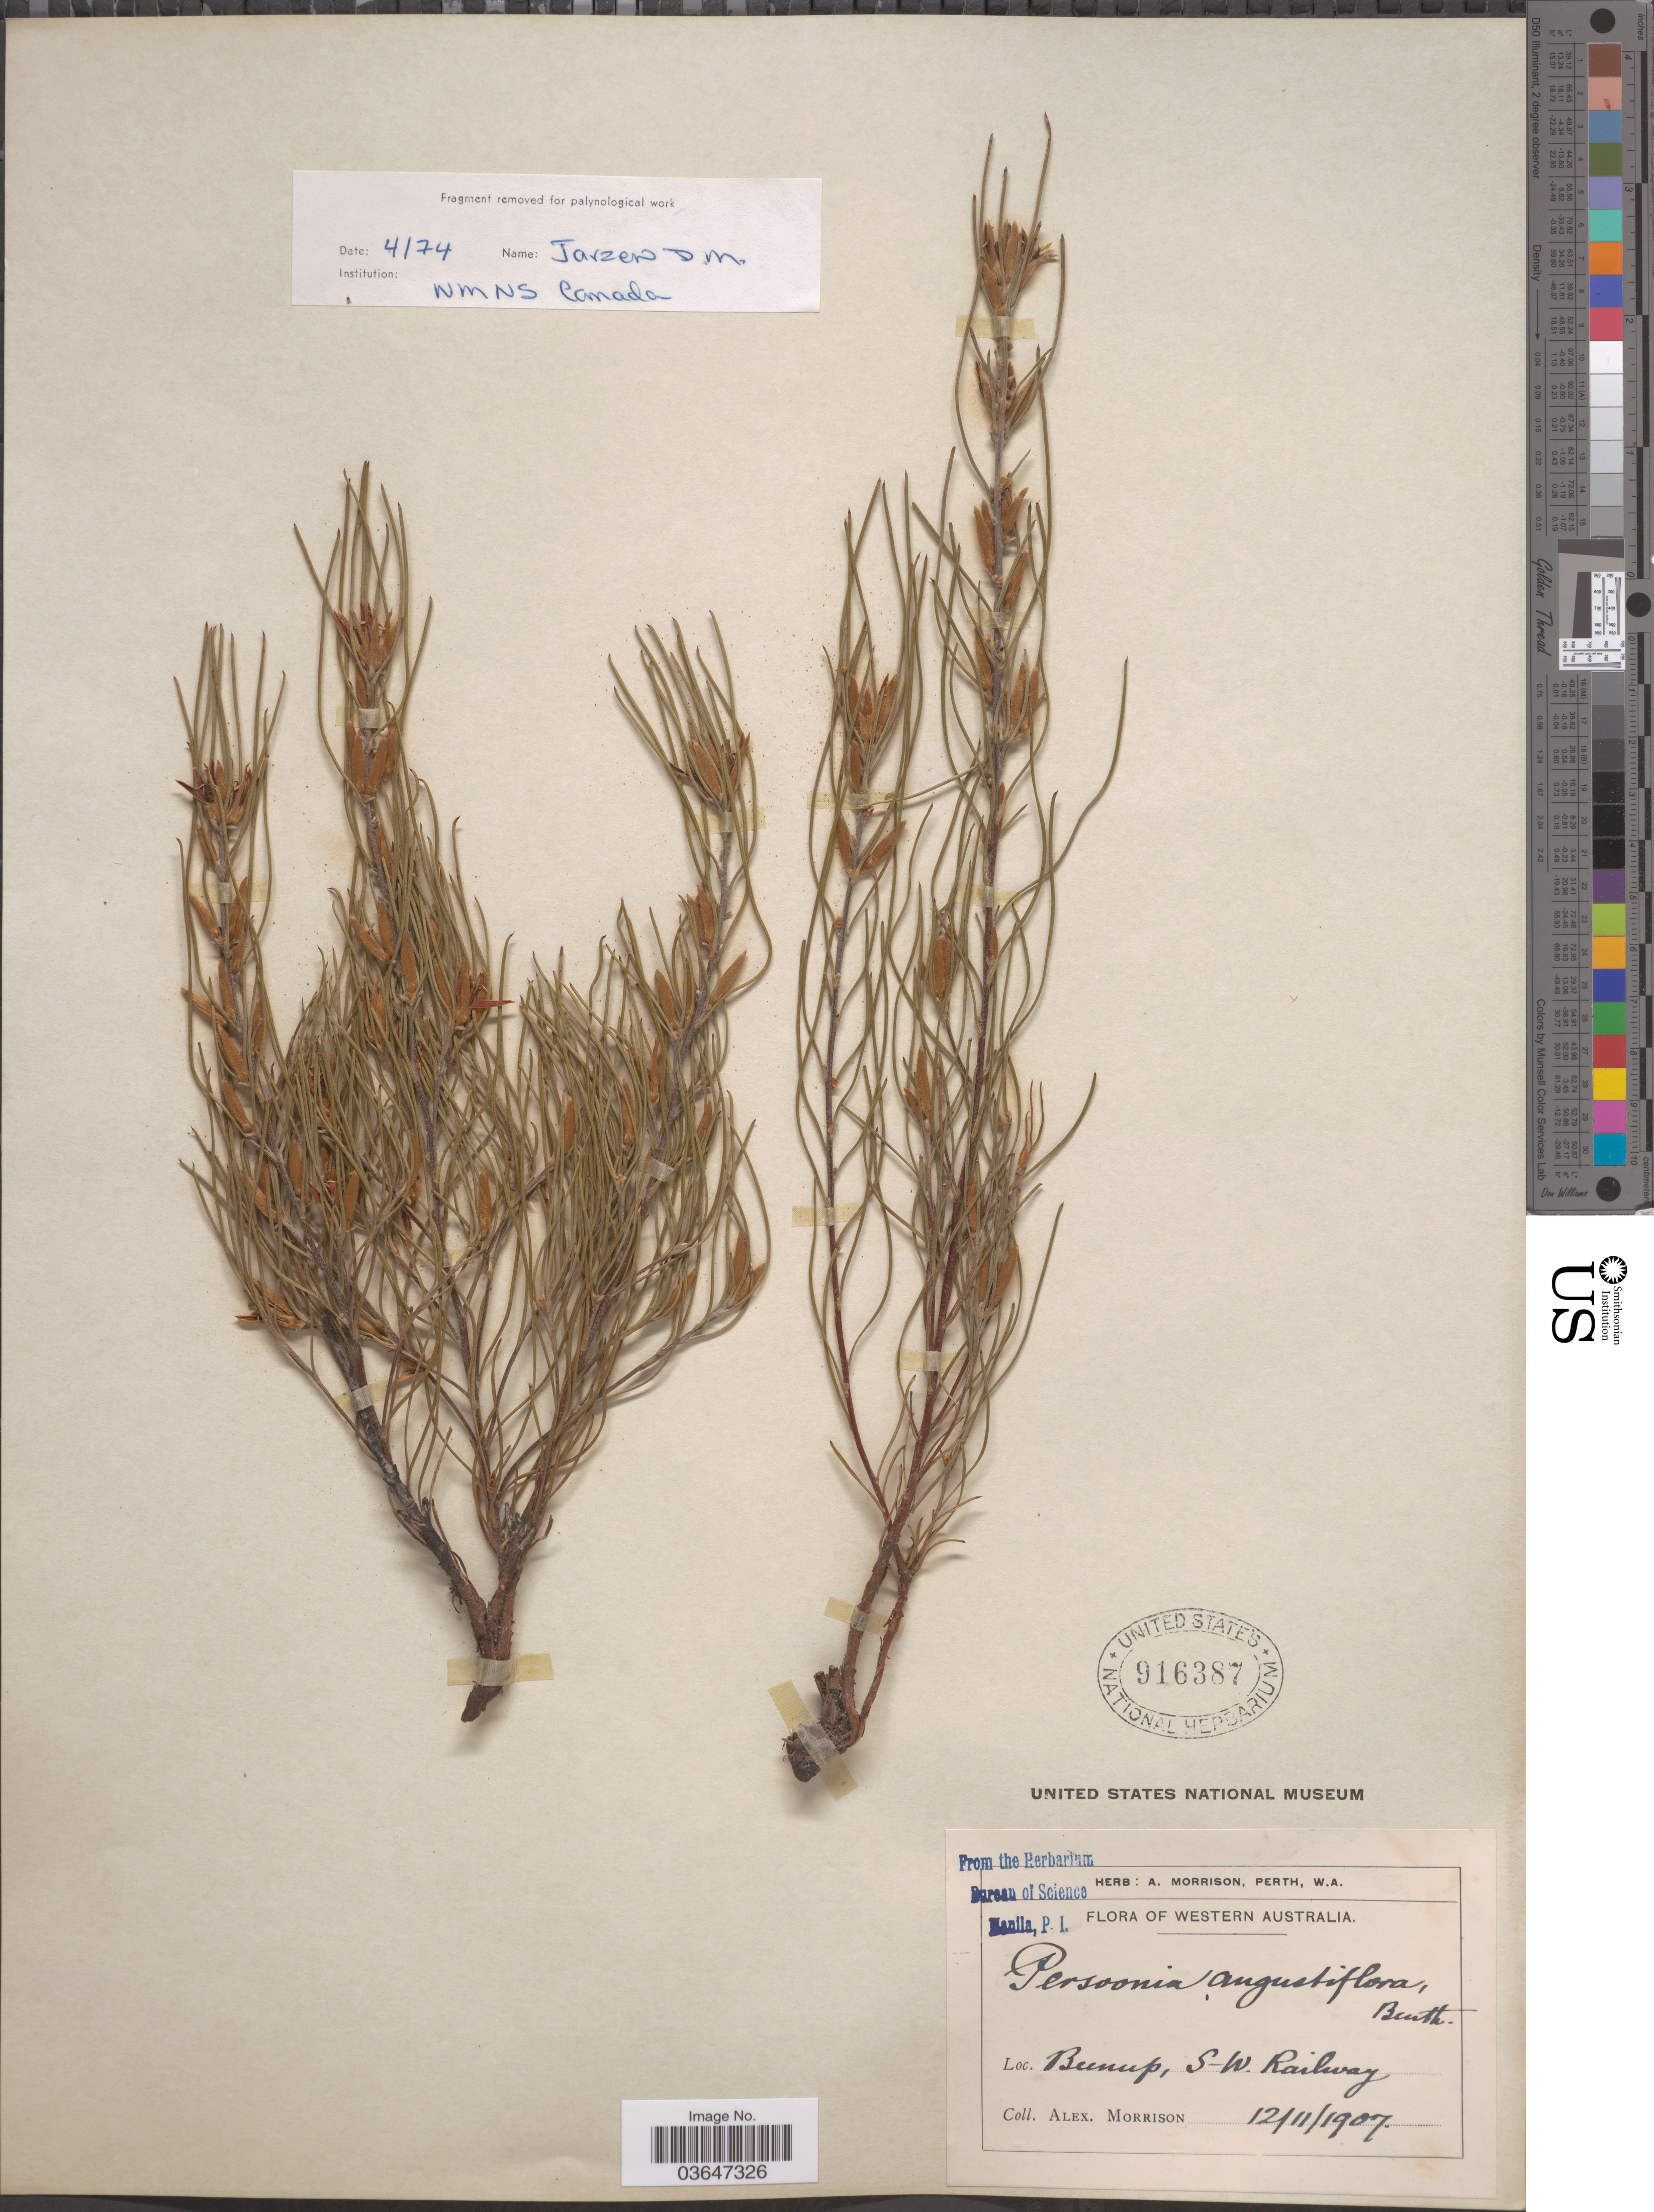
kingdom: Plantae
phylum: Tracheophyta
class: Magnoliopsida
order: Proteales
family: Proteaceae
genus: Persoonia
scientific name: Persoonia angustiflora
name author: Benth.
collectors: A. Morrison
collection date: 1907-11-12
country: Australia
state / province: Western Australia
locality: Bunup, S-W. Railway.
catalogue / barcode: US 916387